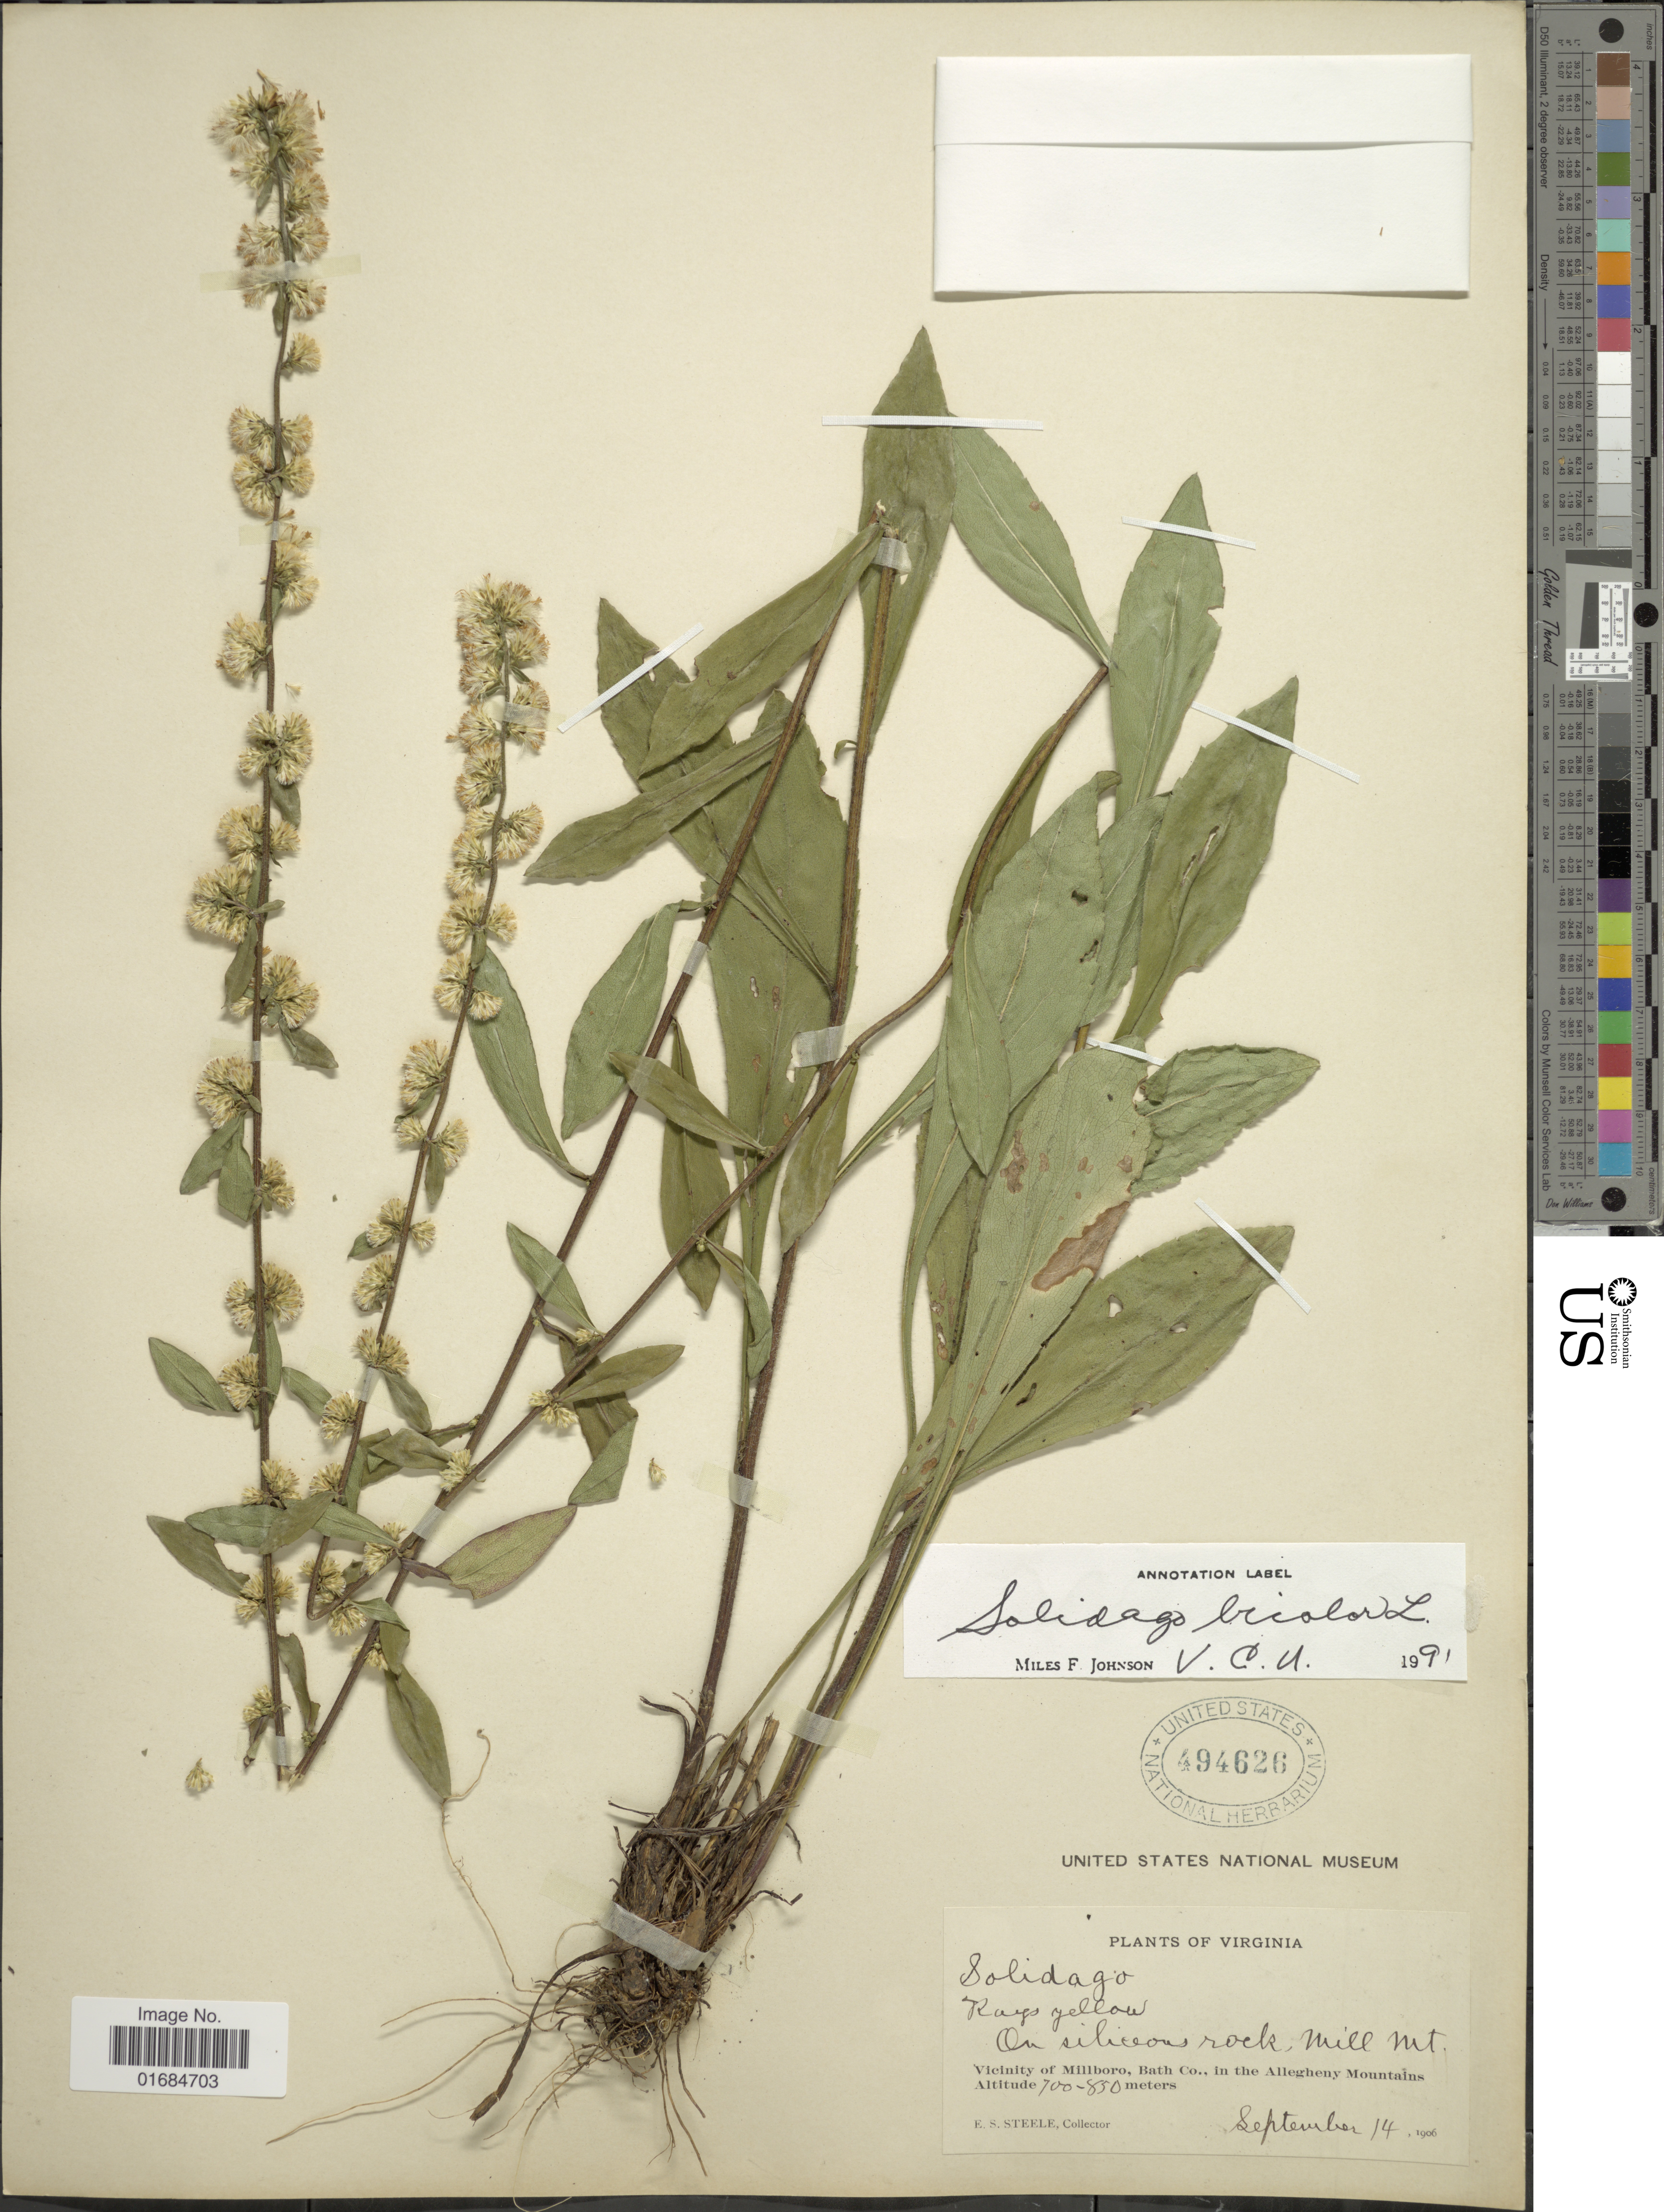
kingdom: Plantae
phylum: Tracheophyta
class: Magnoliopsida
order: Asterales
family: Asteraceae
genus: Solidago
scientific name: Solidago bicolor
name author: L.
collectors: E. Steele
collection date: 1906-09-14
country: United States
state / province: Virginia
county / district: Bath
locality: Mill Mt., Vicinity of Millboro, Bath Co., in the Allegheny Mountains.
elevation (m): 700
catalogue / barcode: US 494626